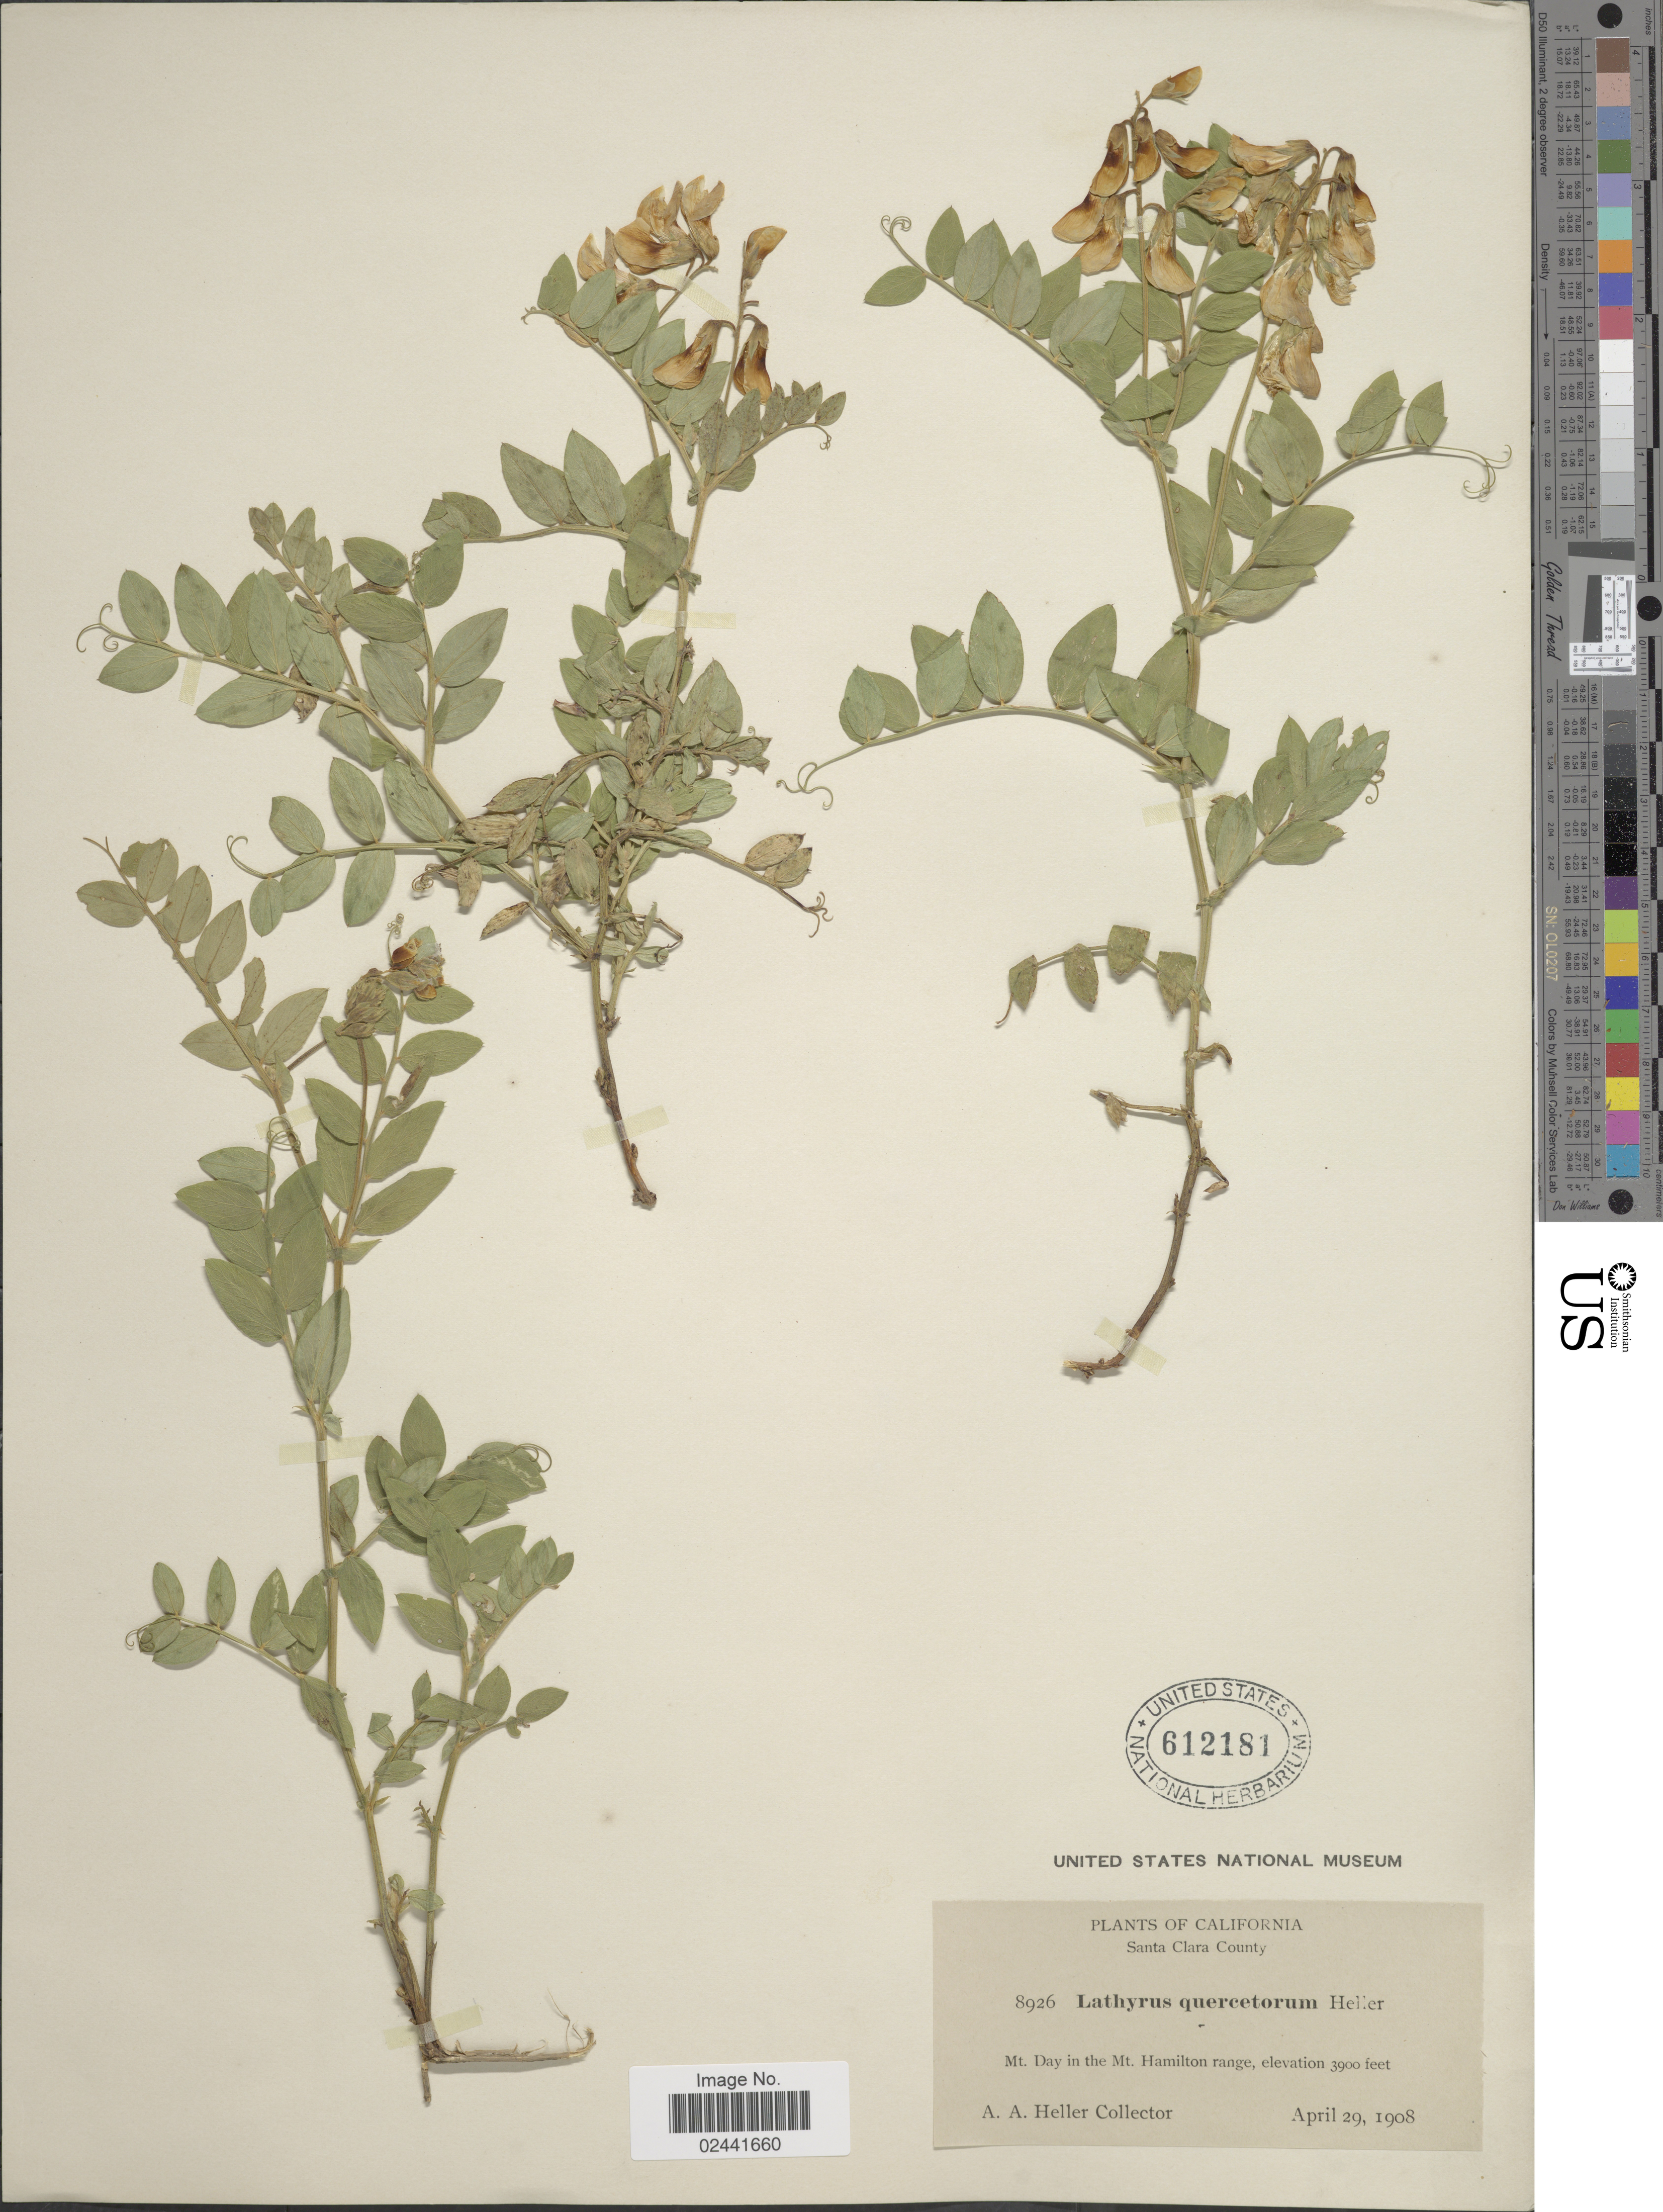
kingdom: Plantae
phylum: Tracheophyta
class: Magnoliopsida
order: Fabales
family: Fabaceae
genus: Lathyrus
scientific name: Lathyrus quercetorum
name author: A. Heller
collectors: A. A. Heller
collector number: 8926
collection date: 1908-06-29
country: United States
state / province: California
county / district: Santa Clara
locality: Santa Clara County, Mt Day in the Mt Hamilton range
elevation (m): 1189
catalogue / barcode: US 612181